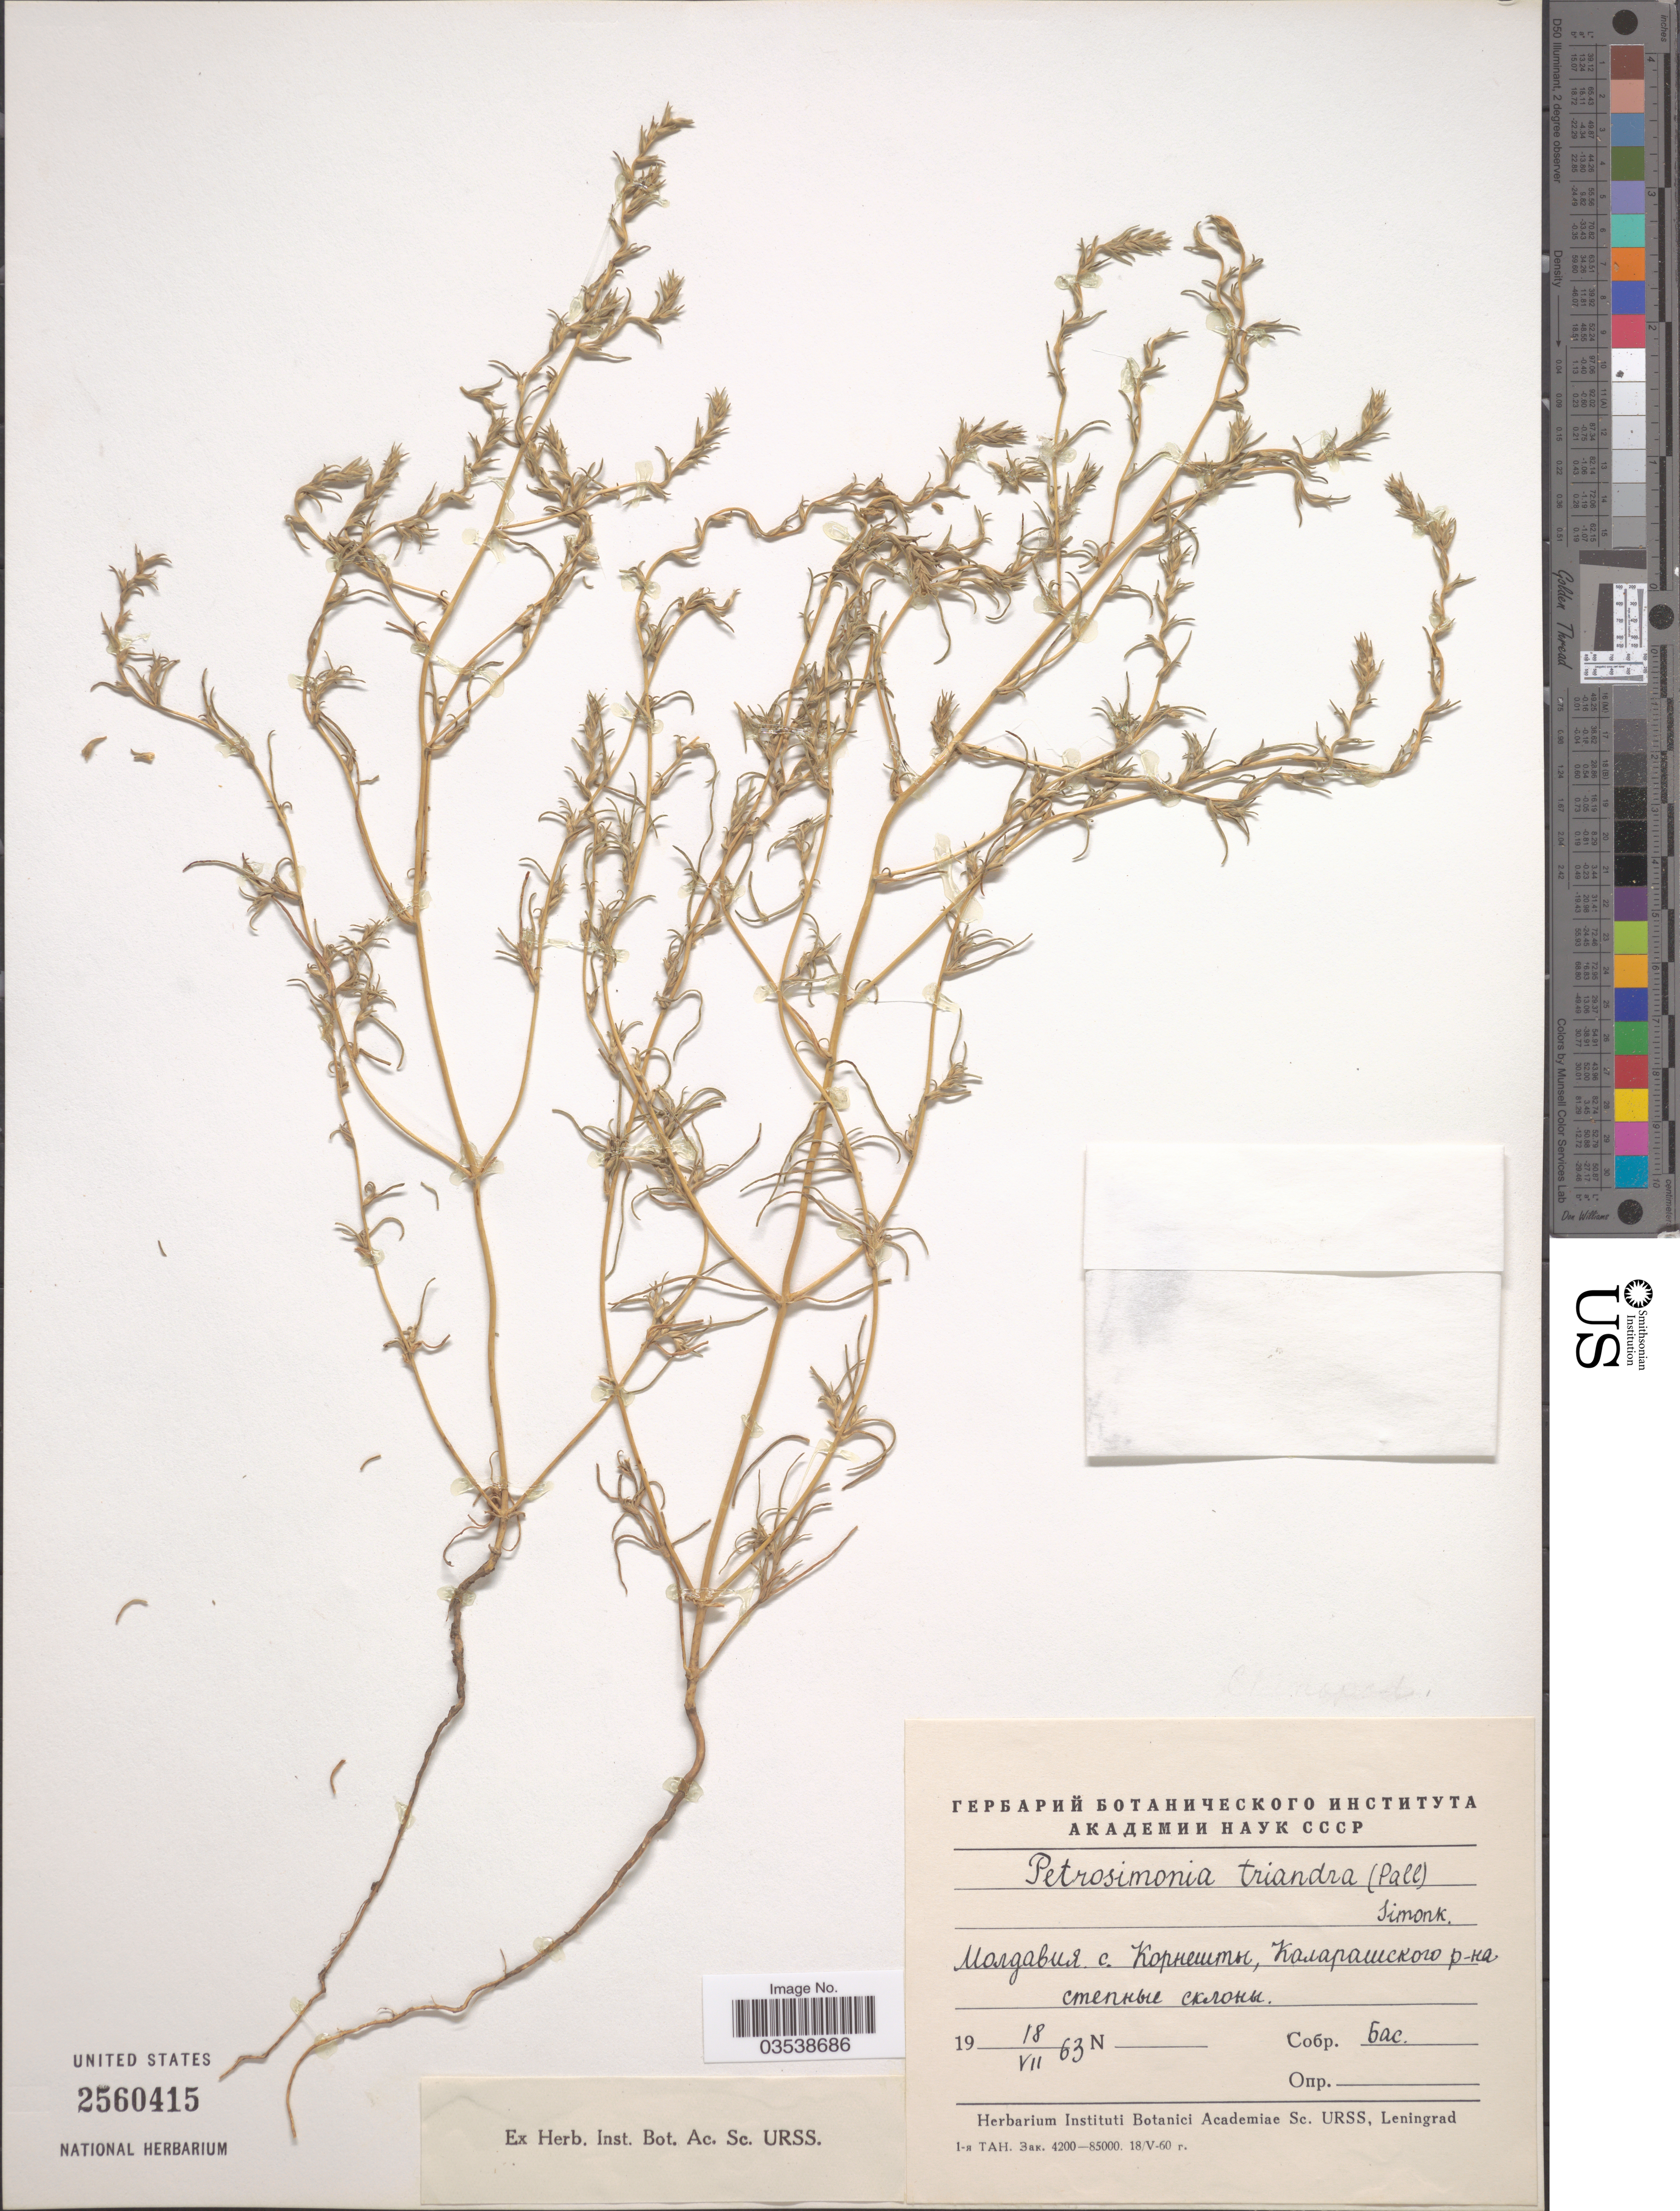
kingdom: Plantae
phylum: Tracheophyta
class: Magnoliopsida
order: Caryophyllales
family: Amaranthaceae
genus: Petrosimonia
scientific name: Petrosimonia triandra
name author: (Pall.) Rech.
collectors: Bas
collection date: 1963-07-18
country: Moldova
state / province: Calarasi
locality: Korneshti.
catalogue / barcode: US 2560415